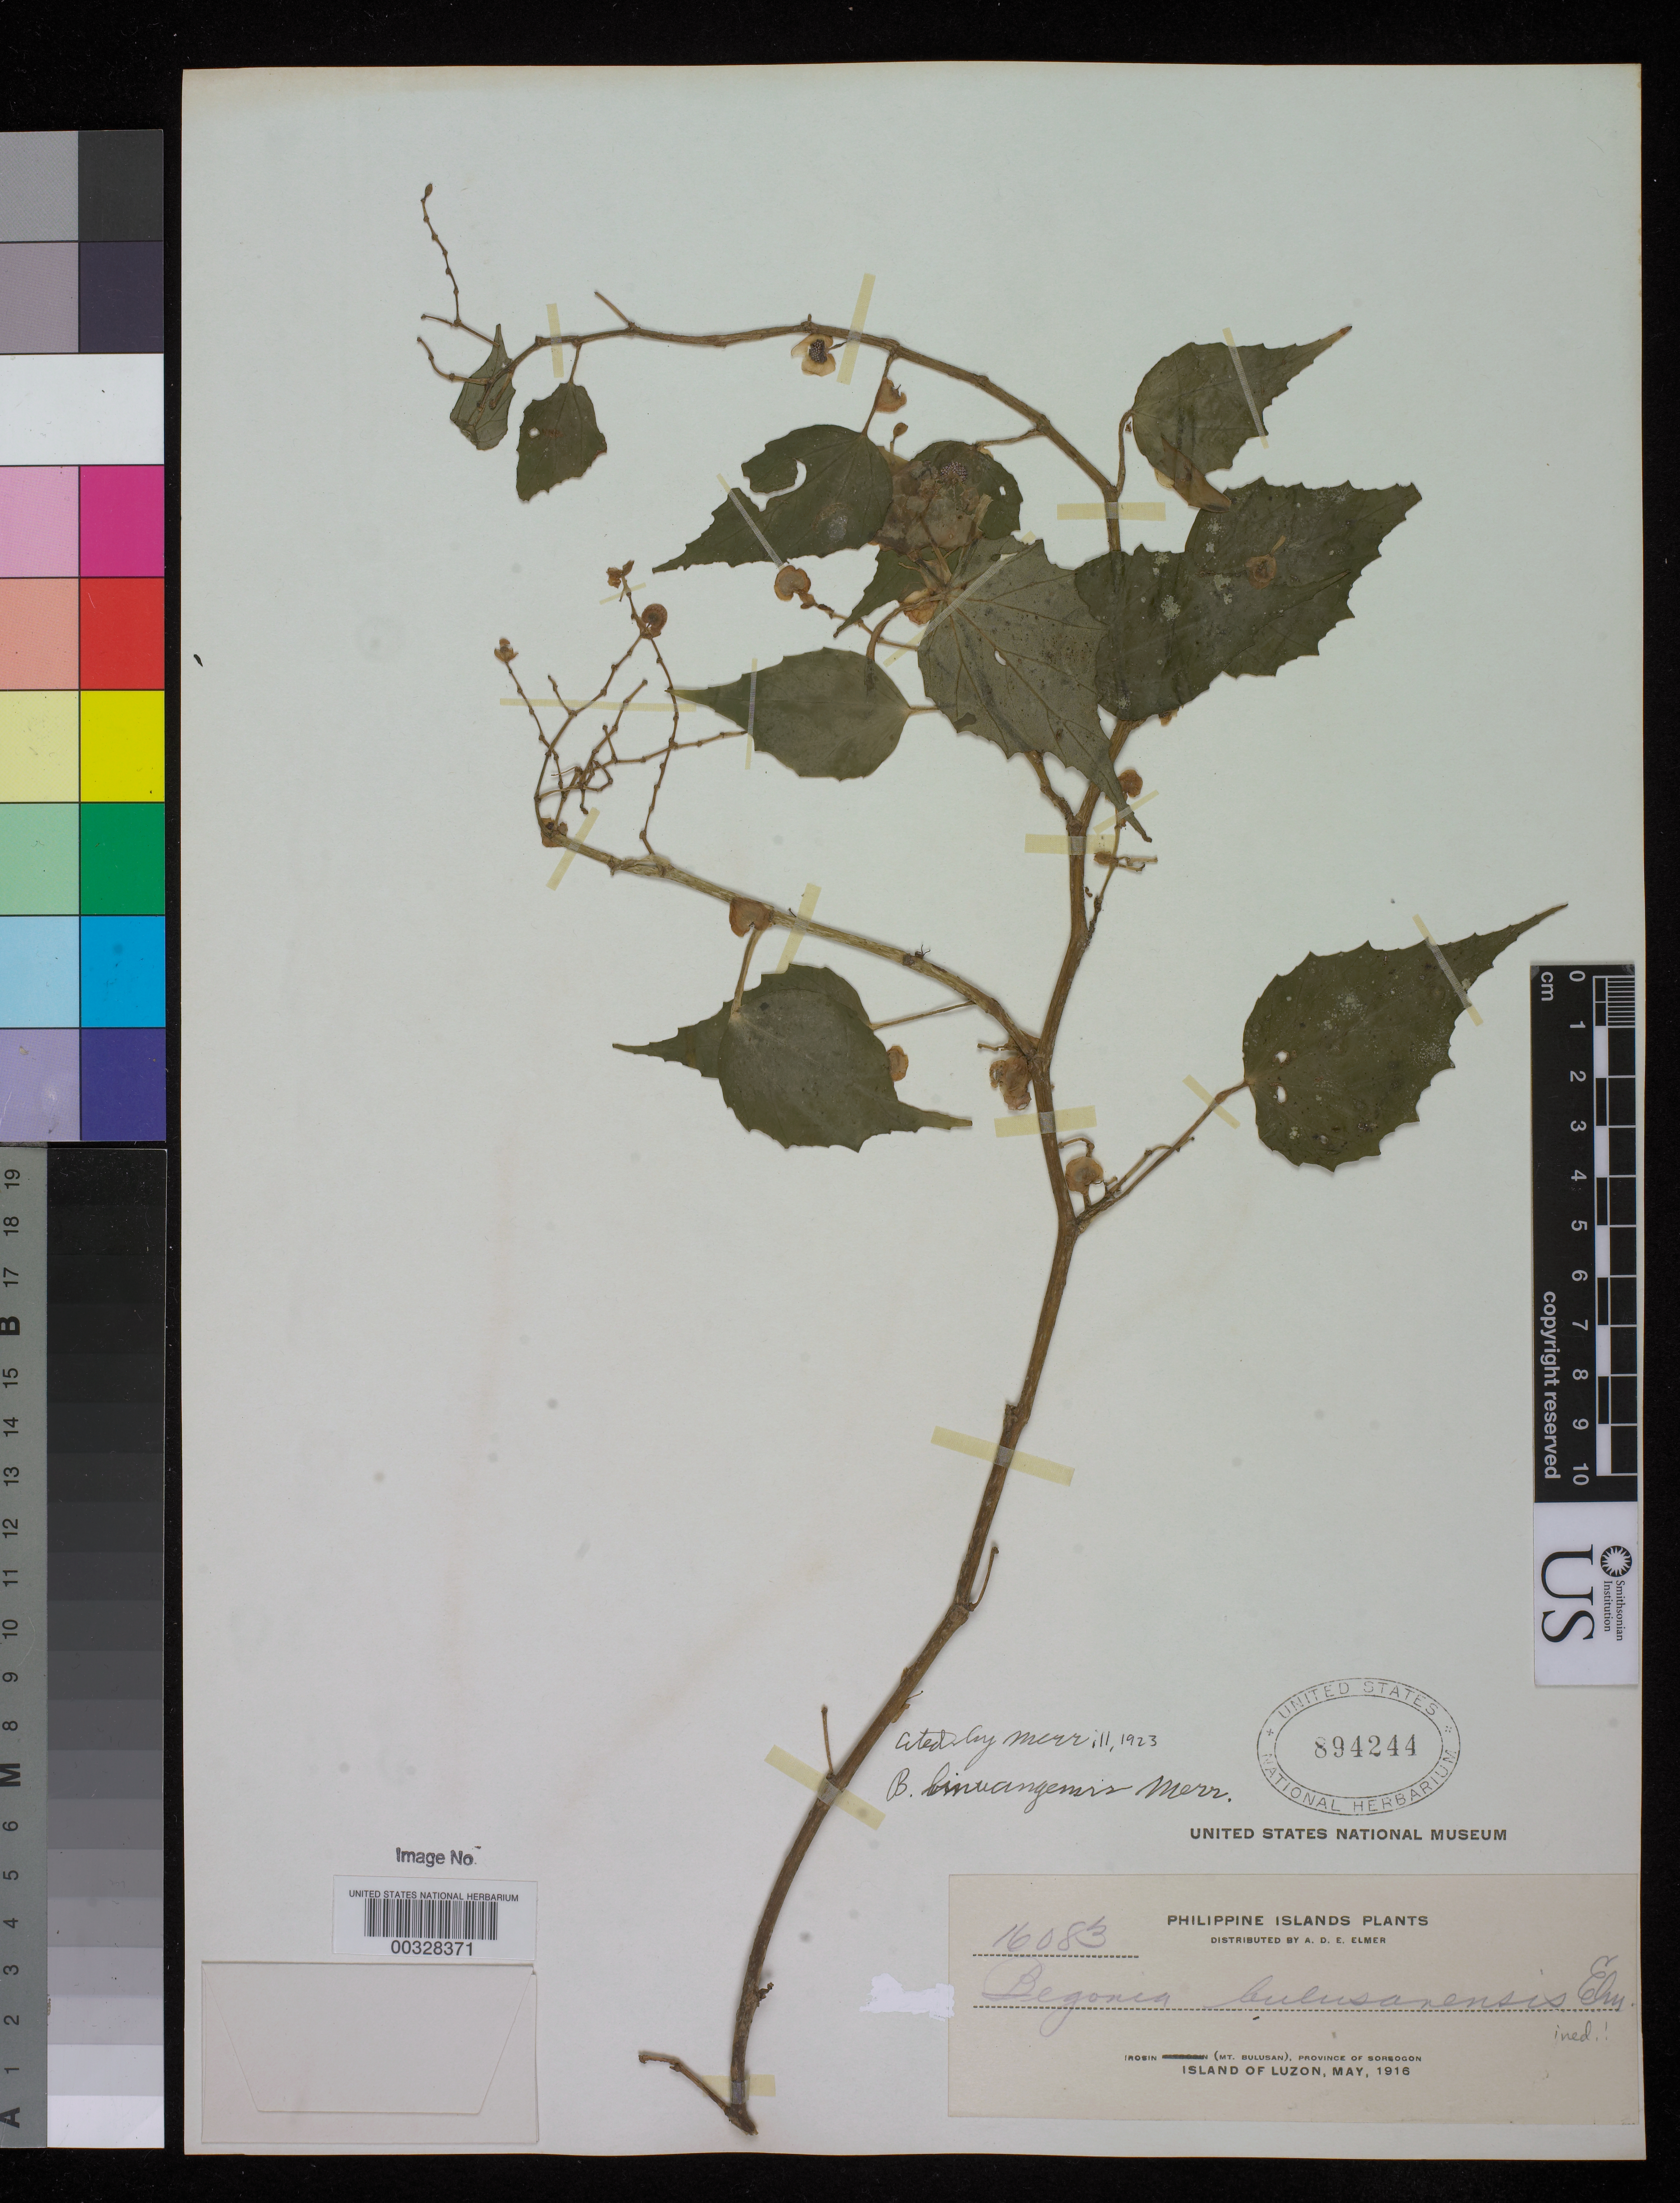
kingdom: Plantae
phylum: Tracheophyta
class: Magnoliopsida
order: Cucurbitales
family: Begoniaceae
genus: Begonia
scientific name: Begonia binuangensis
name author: Merr.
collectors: A. D. E. Elmer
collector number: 16083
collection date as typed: May 1916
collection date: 1916-05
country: Philippines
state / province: Bicol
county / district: Sorsogon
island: Luzon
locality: Irosin (Mt. Bulusan), Province of Sorsogon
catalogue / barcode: US 894244